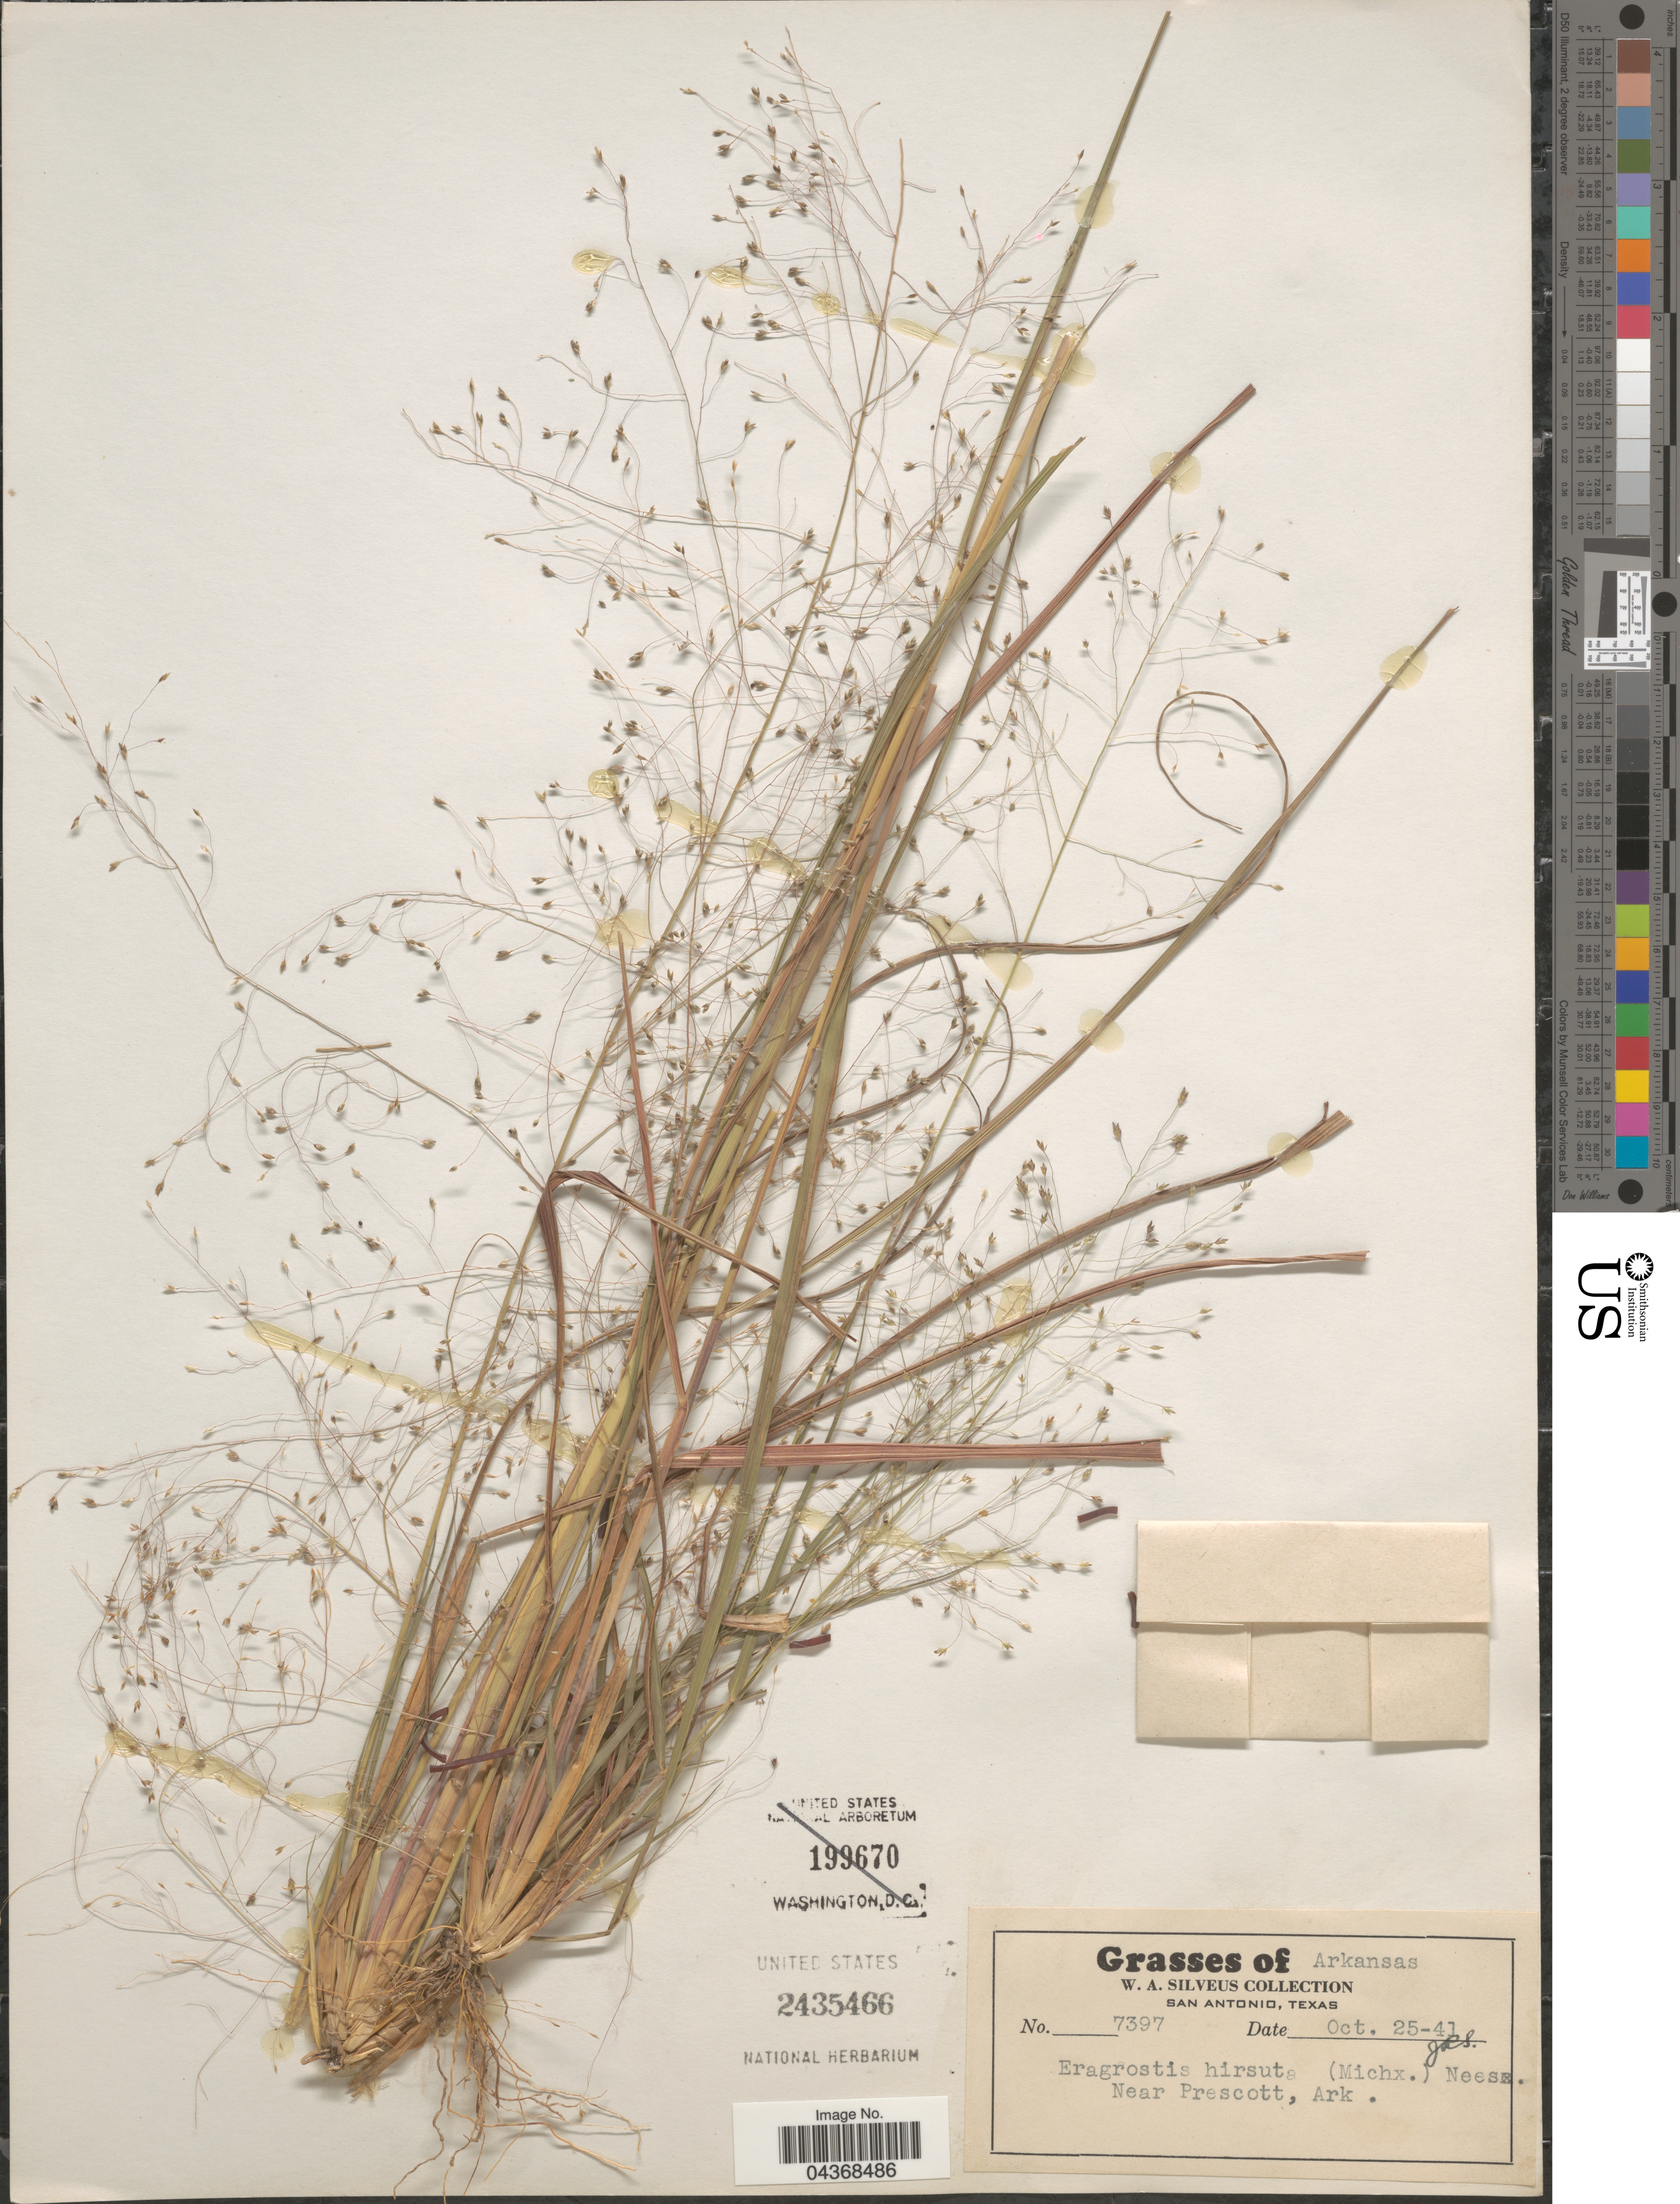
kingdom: Plantae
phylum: Tracheophyta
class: Liliopsida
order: Poales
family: Poaceae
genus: Eragrostis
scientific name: Eragrostis hirsuta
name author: (Michx.) Nees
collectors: W. Silveus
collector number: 7397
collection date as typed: Transcribed d/m/y: 25/10/41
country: United States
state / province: Arkansas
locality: Near Prescott.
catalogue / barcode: US 2435466